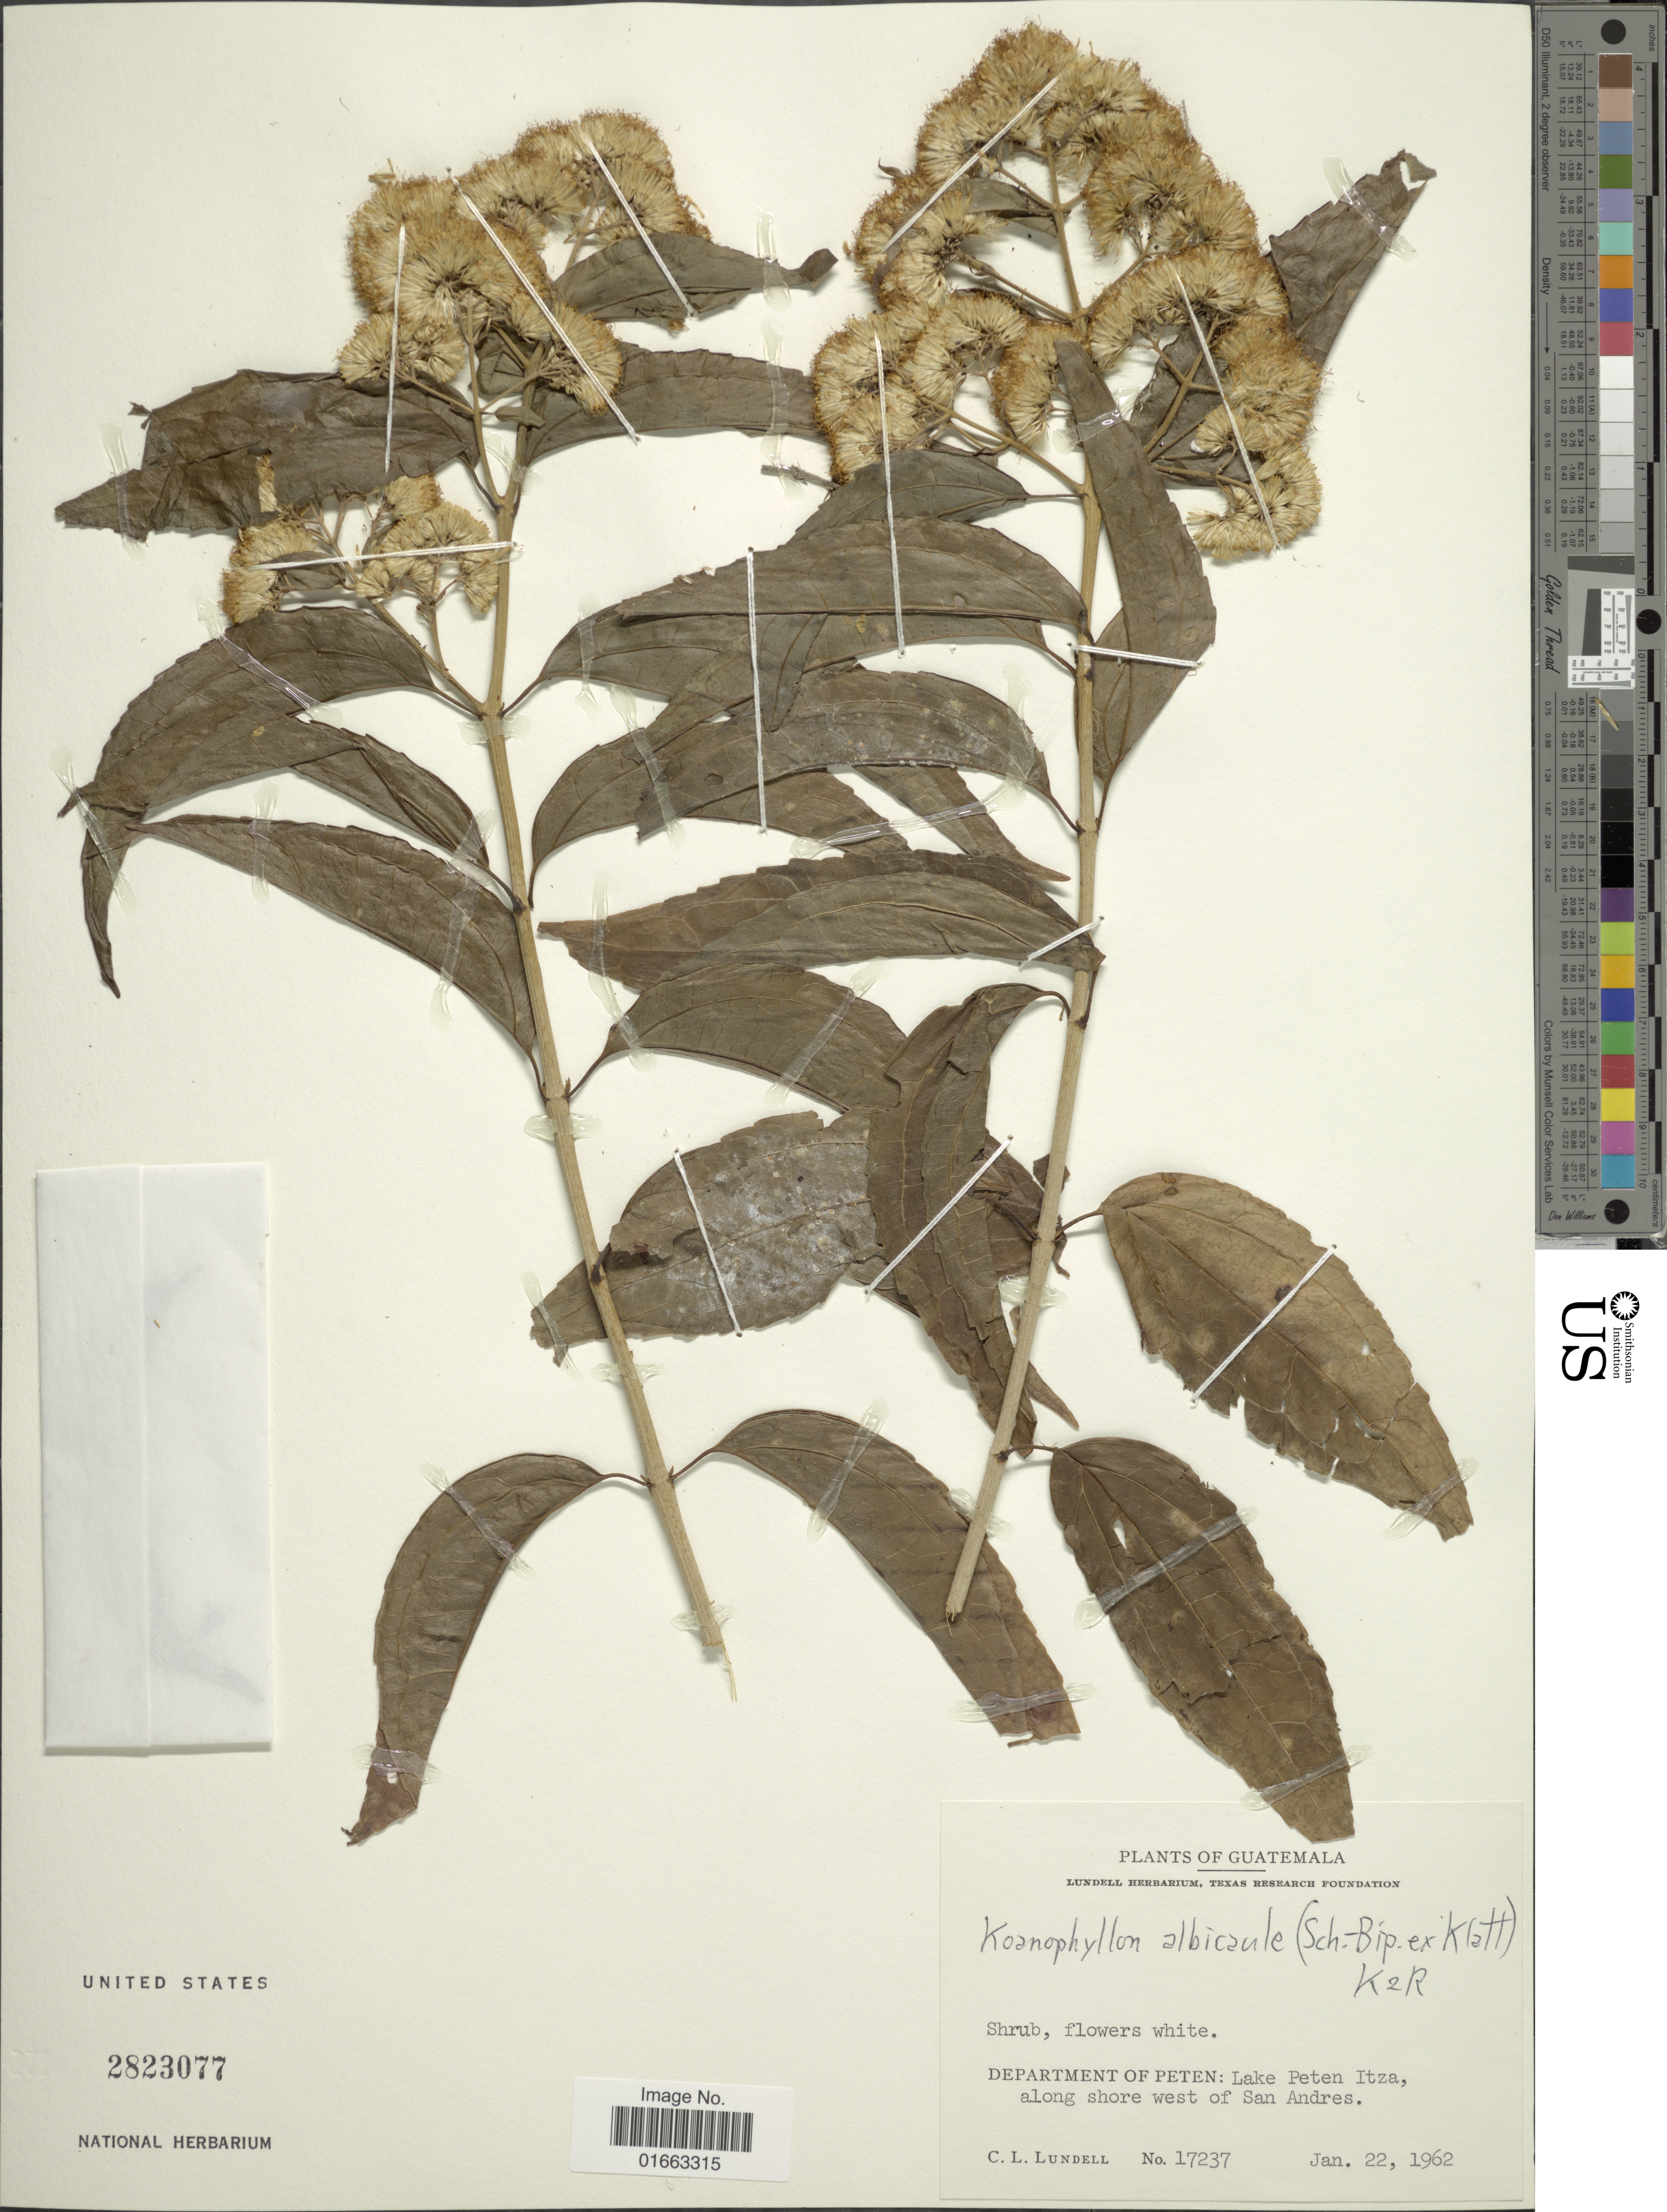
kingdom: Plantae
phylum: Tracheophyta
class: Magnoliopsida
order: Asterales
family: Asteraceae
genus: Koanophyllon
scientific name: Koanophyllon albicaule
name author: (Sch. Bip. ex Klatt) R.M. King & H. Rob.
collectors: C. L. Lundell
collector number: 17237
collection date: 1962-01-22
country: Guatemala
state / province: El Petén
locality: Department of Peten: Lake Peten Itza, along shore west of San Andres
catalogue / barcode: US 2823077